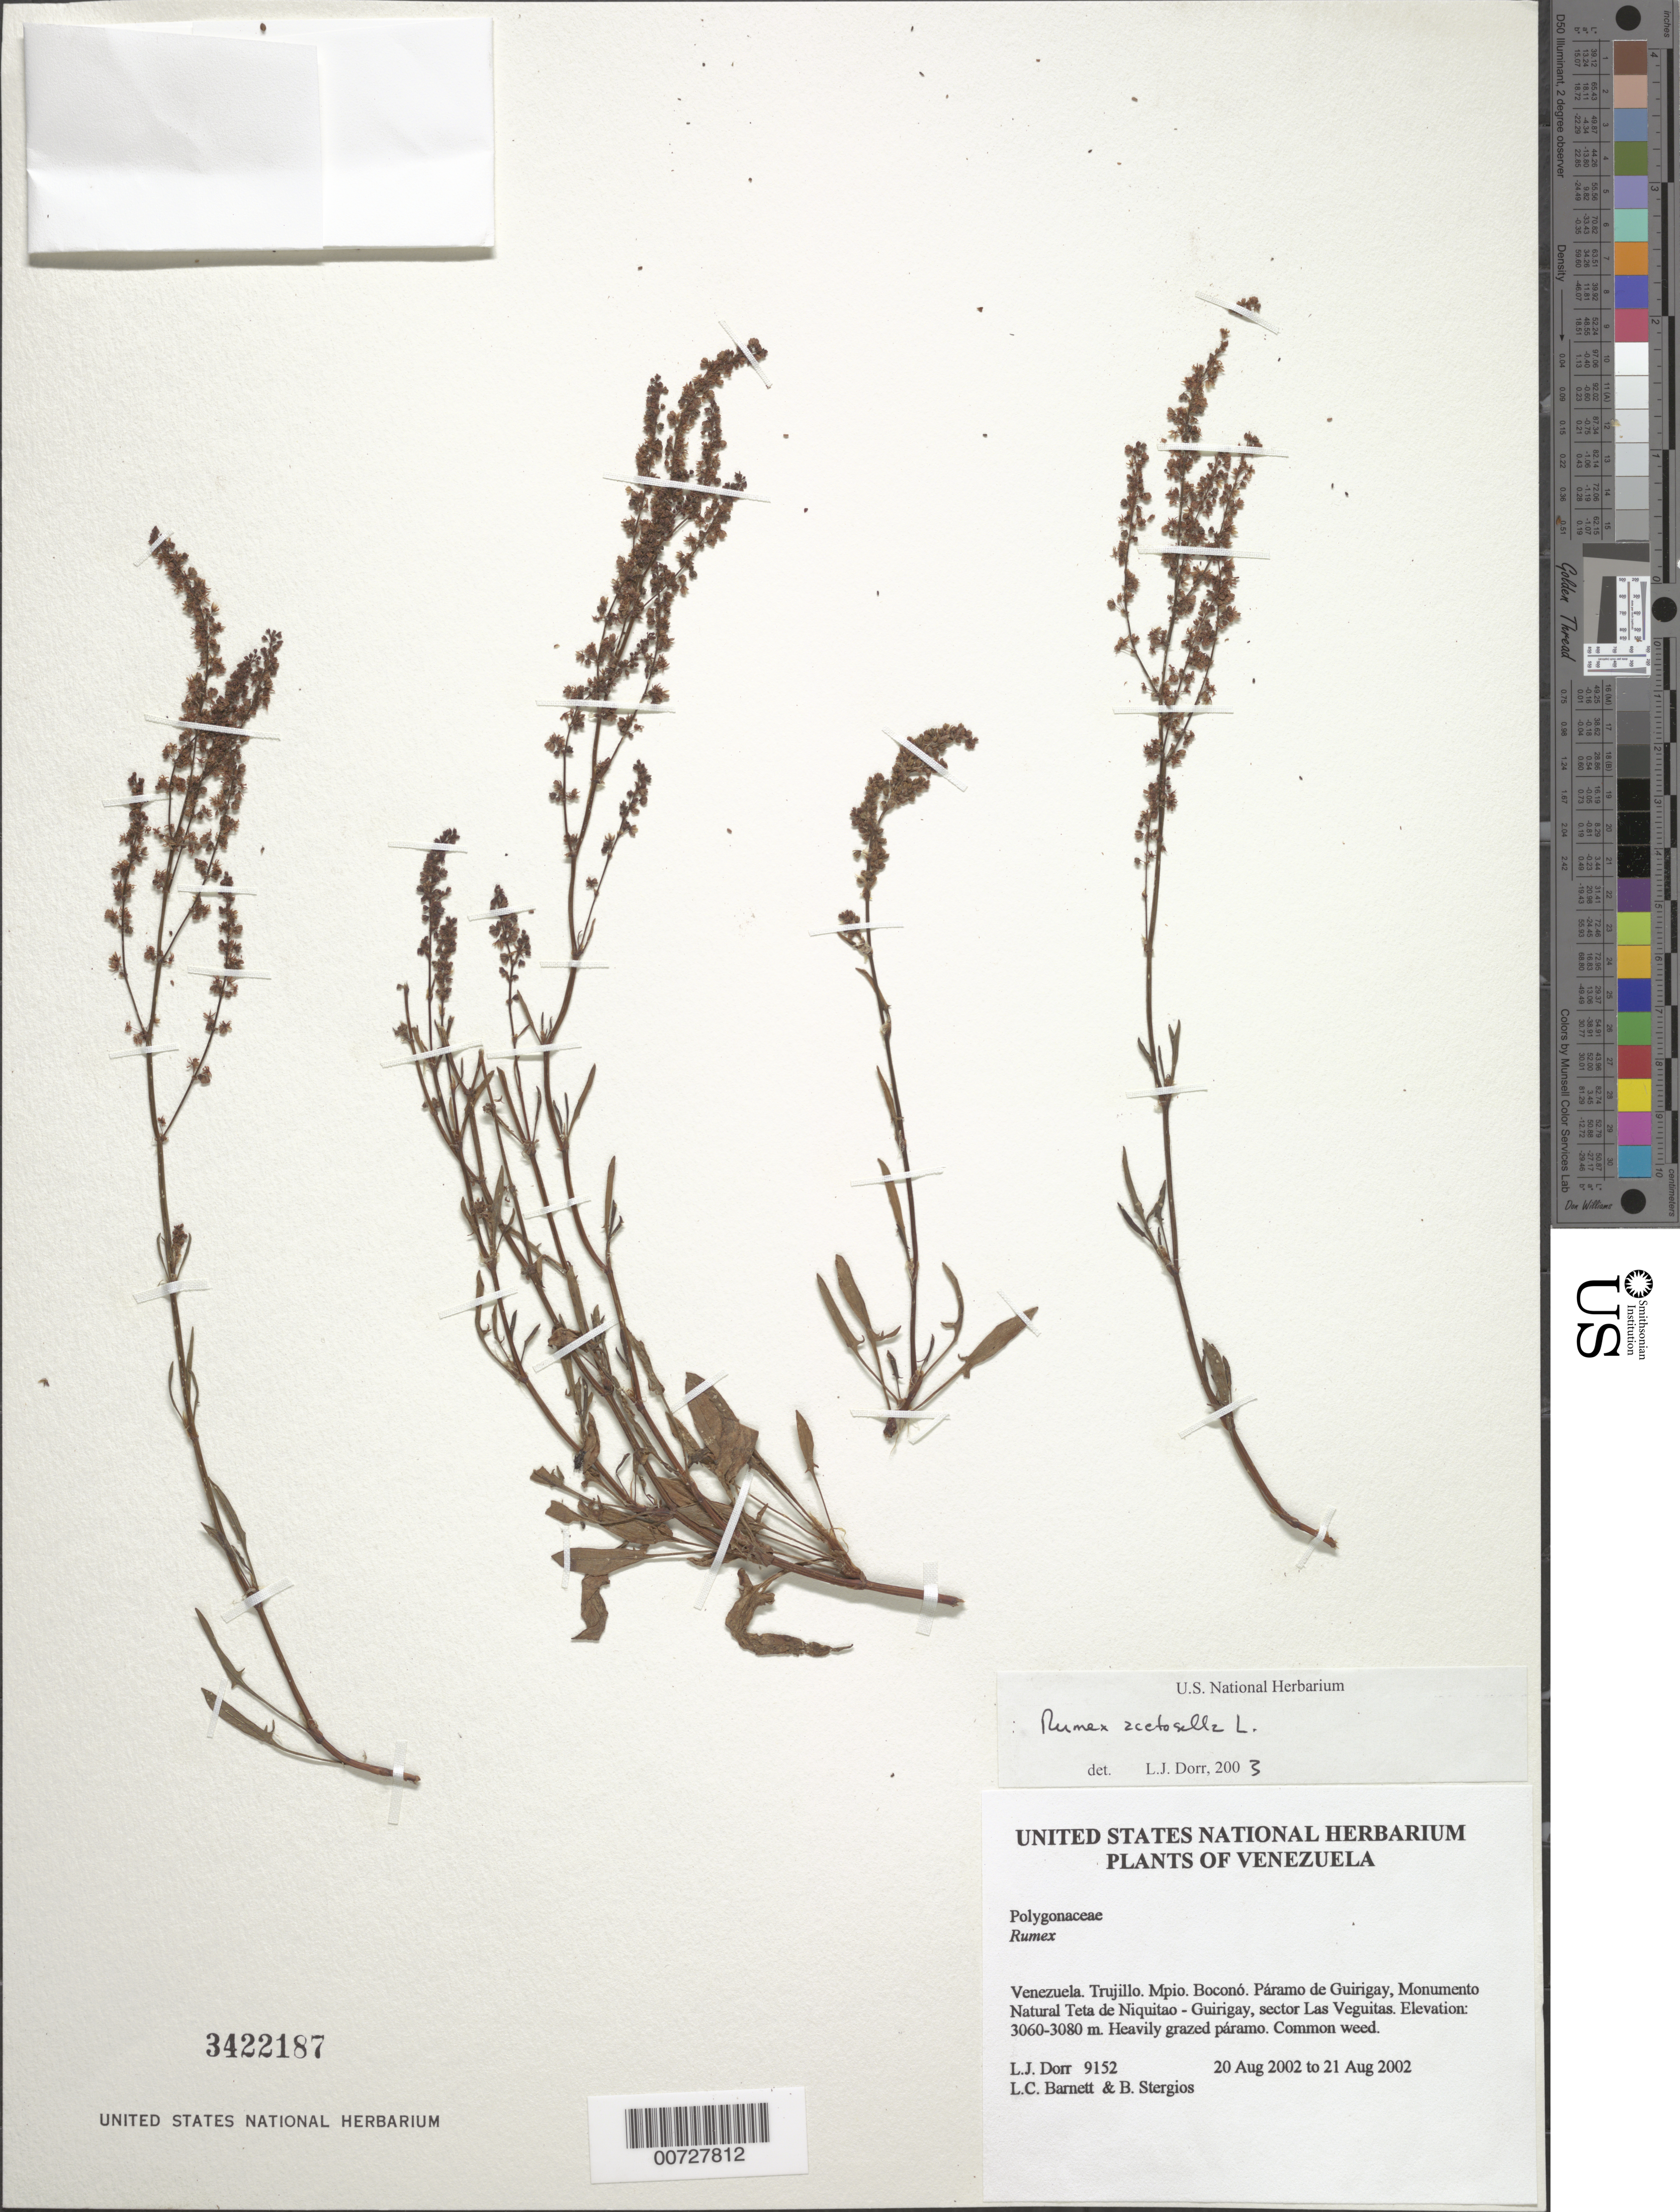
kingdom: Plantae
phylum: Tracheophyta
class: Magnoliopsida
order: Caryophyllales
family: Polygonaceae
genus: Rumex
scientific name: Rumex acetosella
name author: L.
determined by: Dorr, L. J., (BOT), Smithsonian Institution - National Museum of Natural History (UNITED STATES)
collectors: L. J. Dorr, L. C. Barnett & B. G. Stergios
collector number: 9152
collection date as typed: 20 Aug 2002 to 21 Aug 2002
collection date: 2002-08-20/2002-08-21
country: Venezuela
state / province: Trujillo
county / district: Boconó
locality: Páramo de Guirigay, Monumento Natural Teta de Niquitao - Guirigay, sector Las Veguitas.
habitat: Heavily grazed páramo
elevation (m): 3060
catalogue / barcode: US 3422187